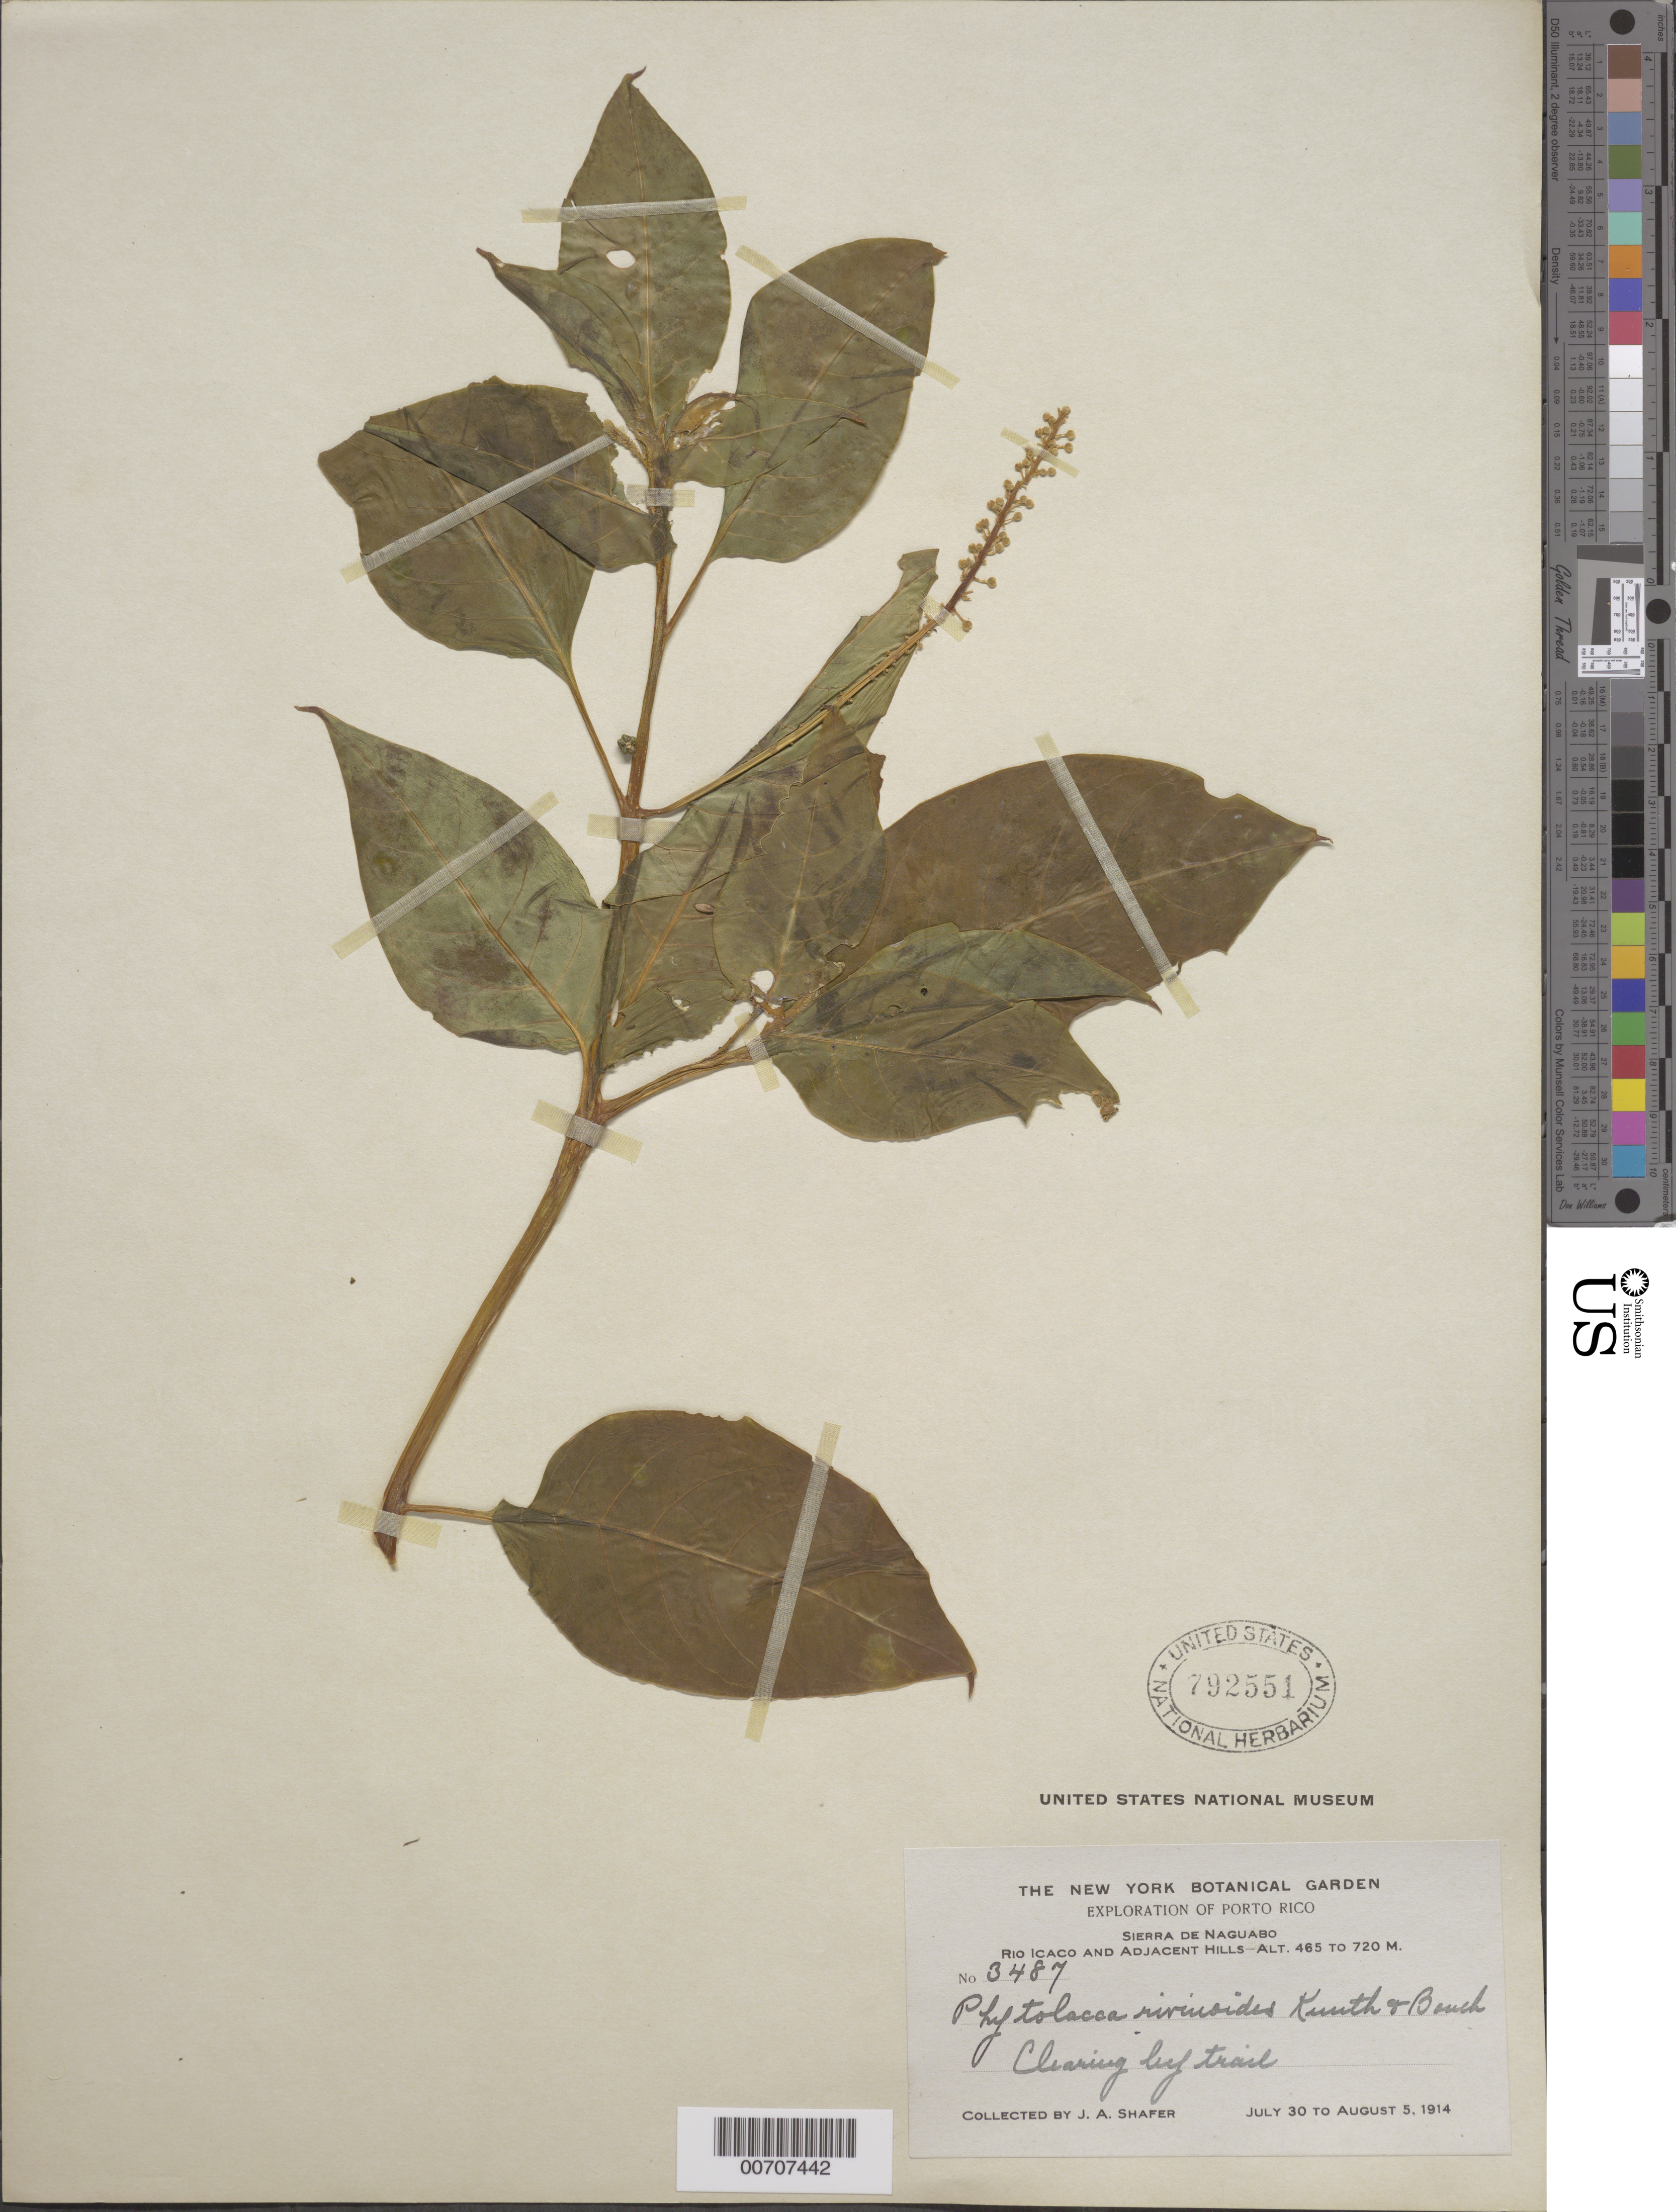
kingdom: Plantae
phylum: Tracheophyta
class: Magnoliopsida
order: Caryophyllales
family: Phytolaccaceae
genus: Phytolacca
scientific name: Phytolacca rivinoides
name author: Kunth & C.D. Bouché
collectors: J. A. Shafer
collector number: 3487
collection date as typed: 30 Jul 1914 to 05 Aug 1914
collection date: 1914-07-30/1914-08-05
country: Puerto Rico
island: Greater Antilles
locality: Sierra de Naguabo, Rio Icaco and adjacent hills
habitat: Clearing by trail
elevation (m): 465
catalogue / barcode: US 792551